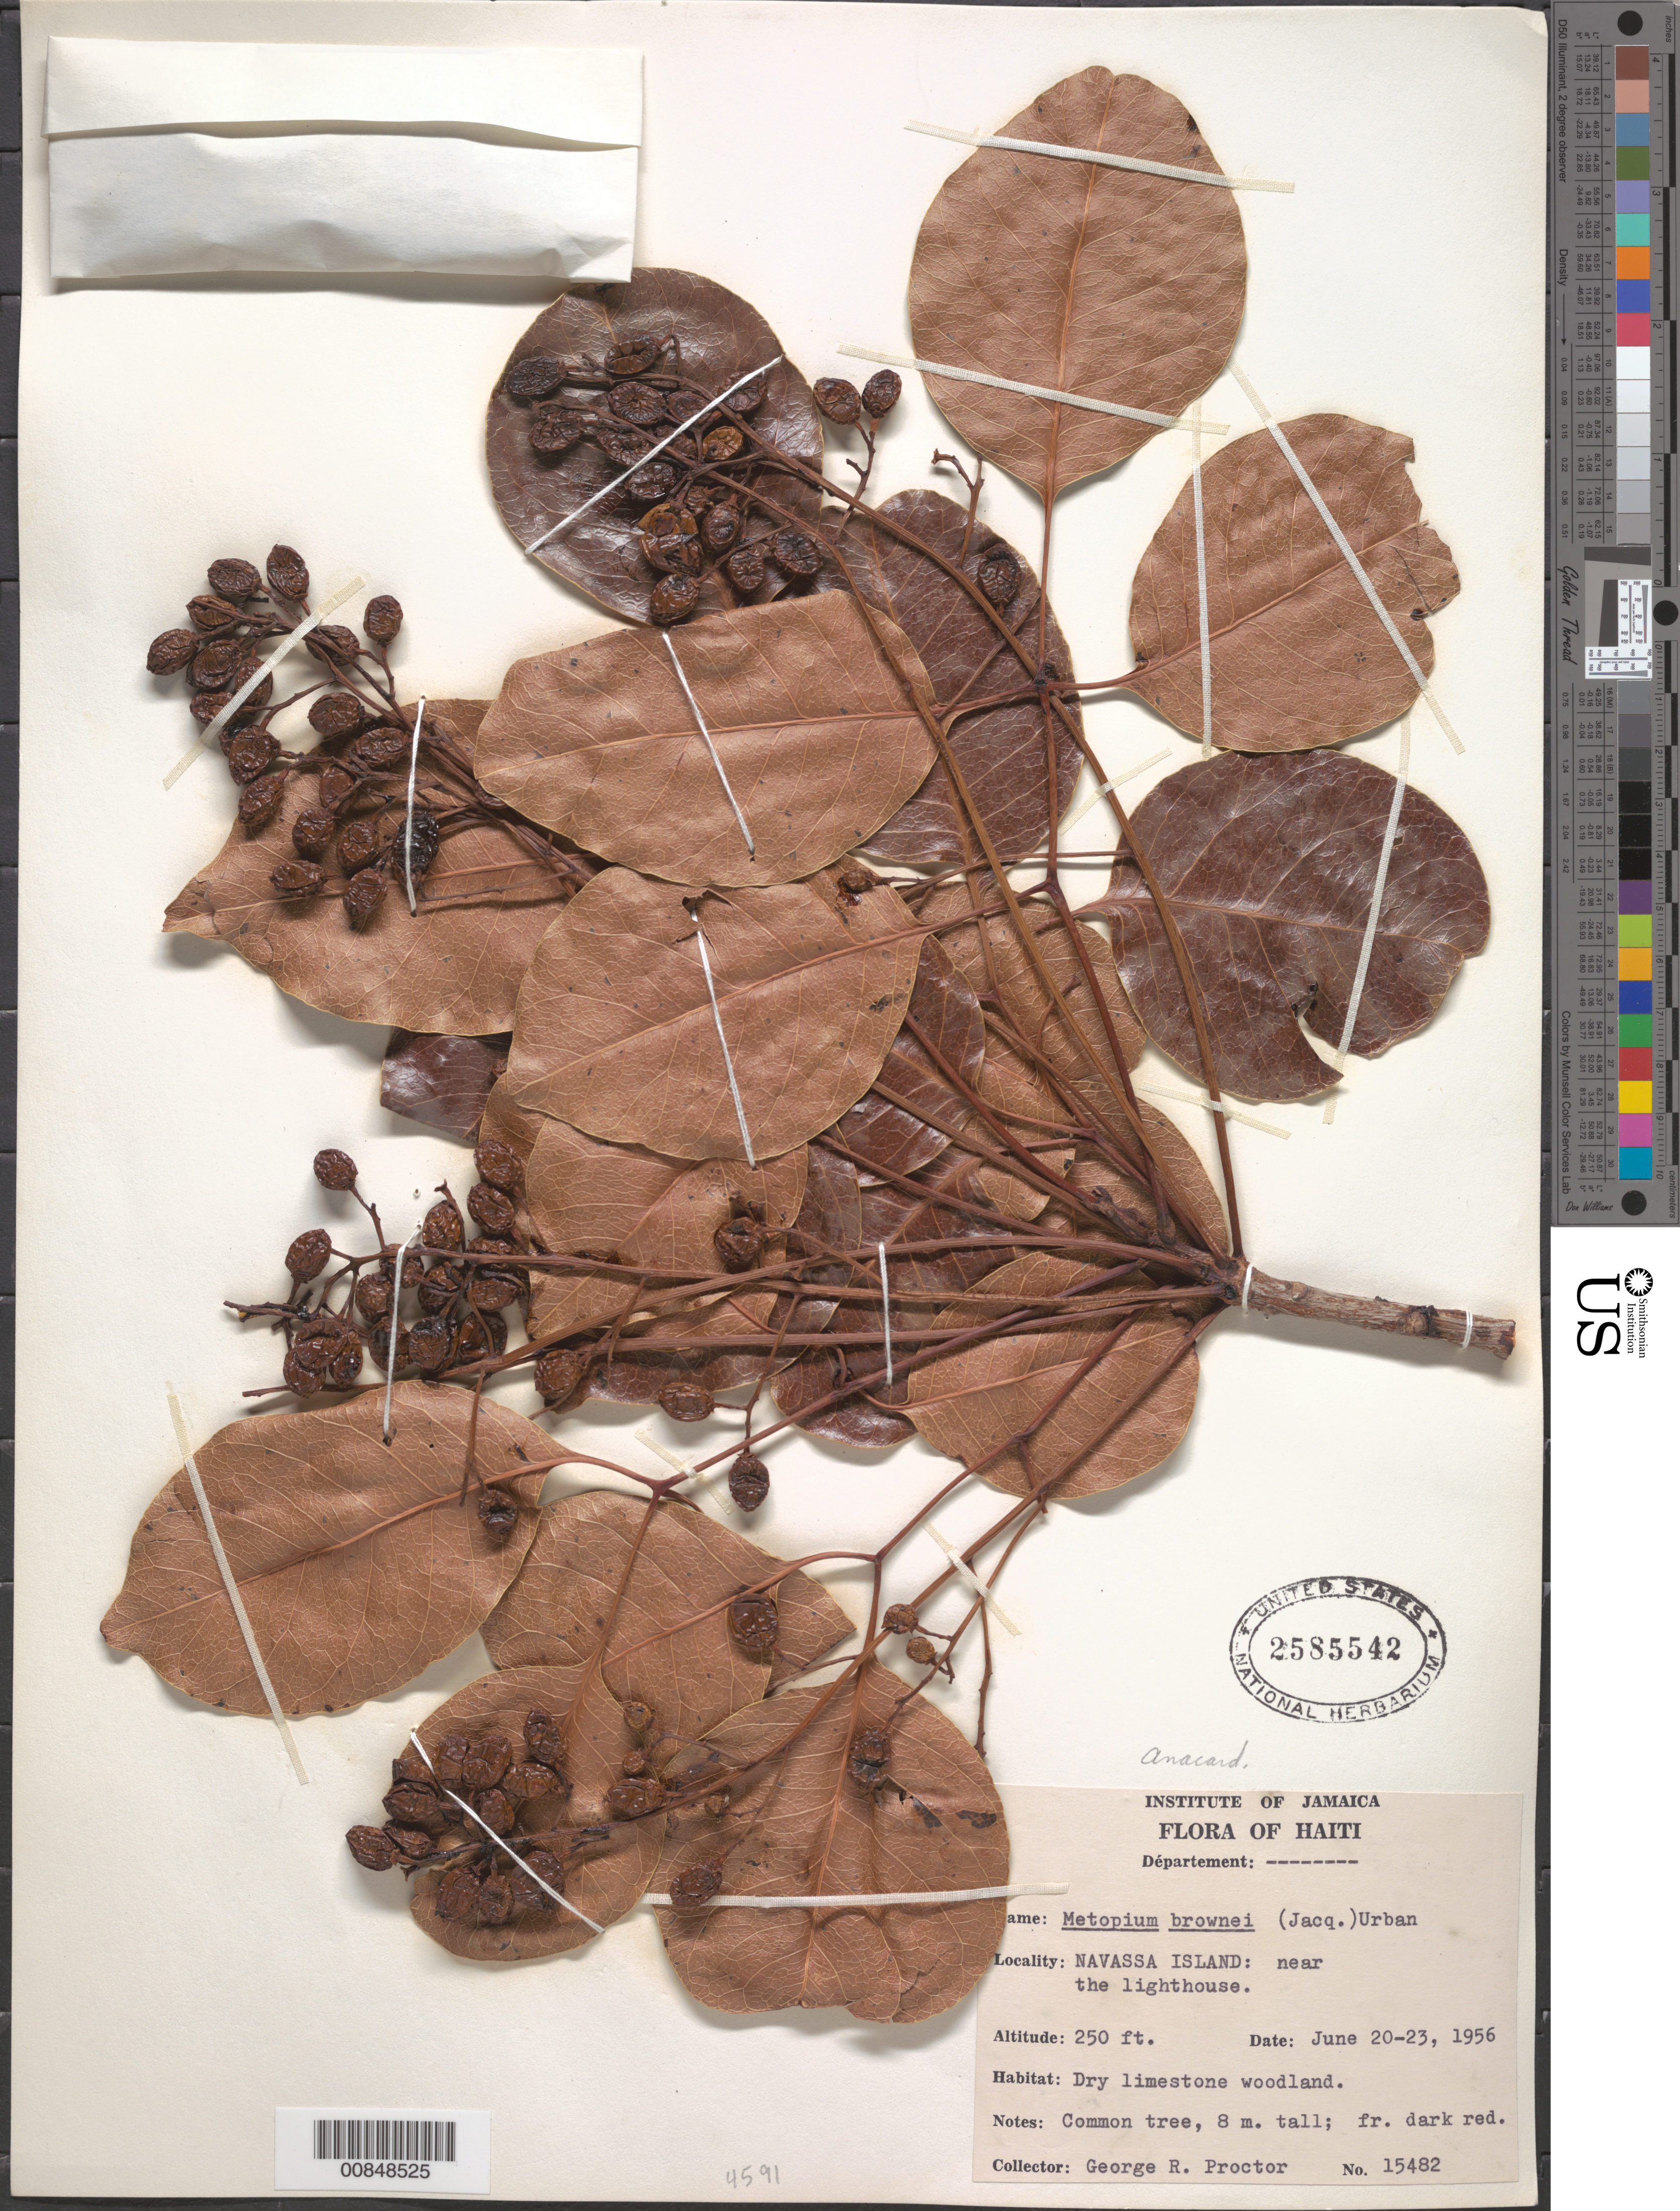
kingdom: Plantae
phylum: Tracheophyta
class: Magnoliopsida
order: Sapindales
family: Anacardiaceae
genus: Metopium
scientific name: Metopium brownei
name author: (Jacq.) Urb.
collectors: G. R. Proctor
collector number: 15482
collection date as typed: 20 Jun 1956 to 23 Jun 1956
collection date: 1956-06-20/1956-06-23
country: Navassa Island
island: Navassa Island.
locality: Near the lighthouse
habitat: Dry limestone woodland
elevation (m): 76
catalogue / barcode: US 2585542